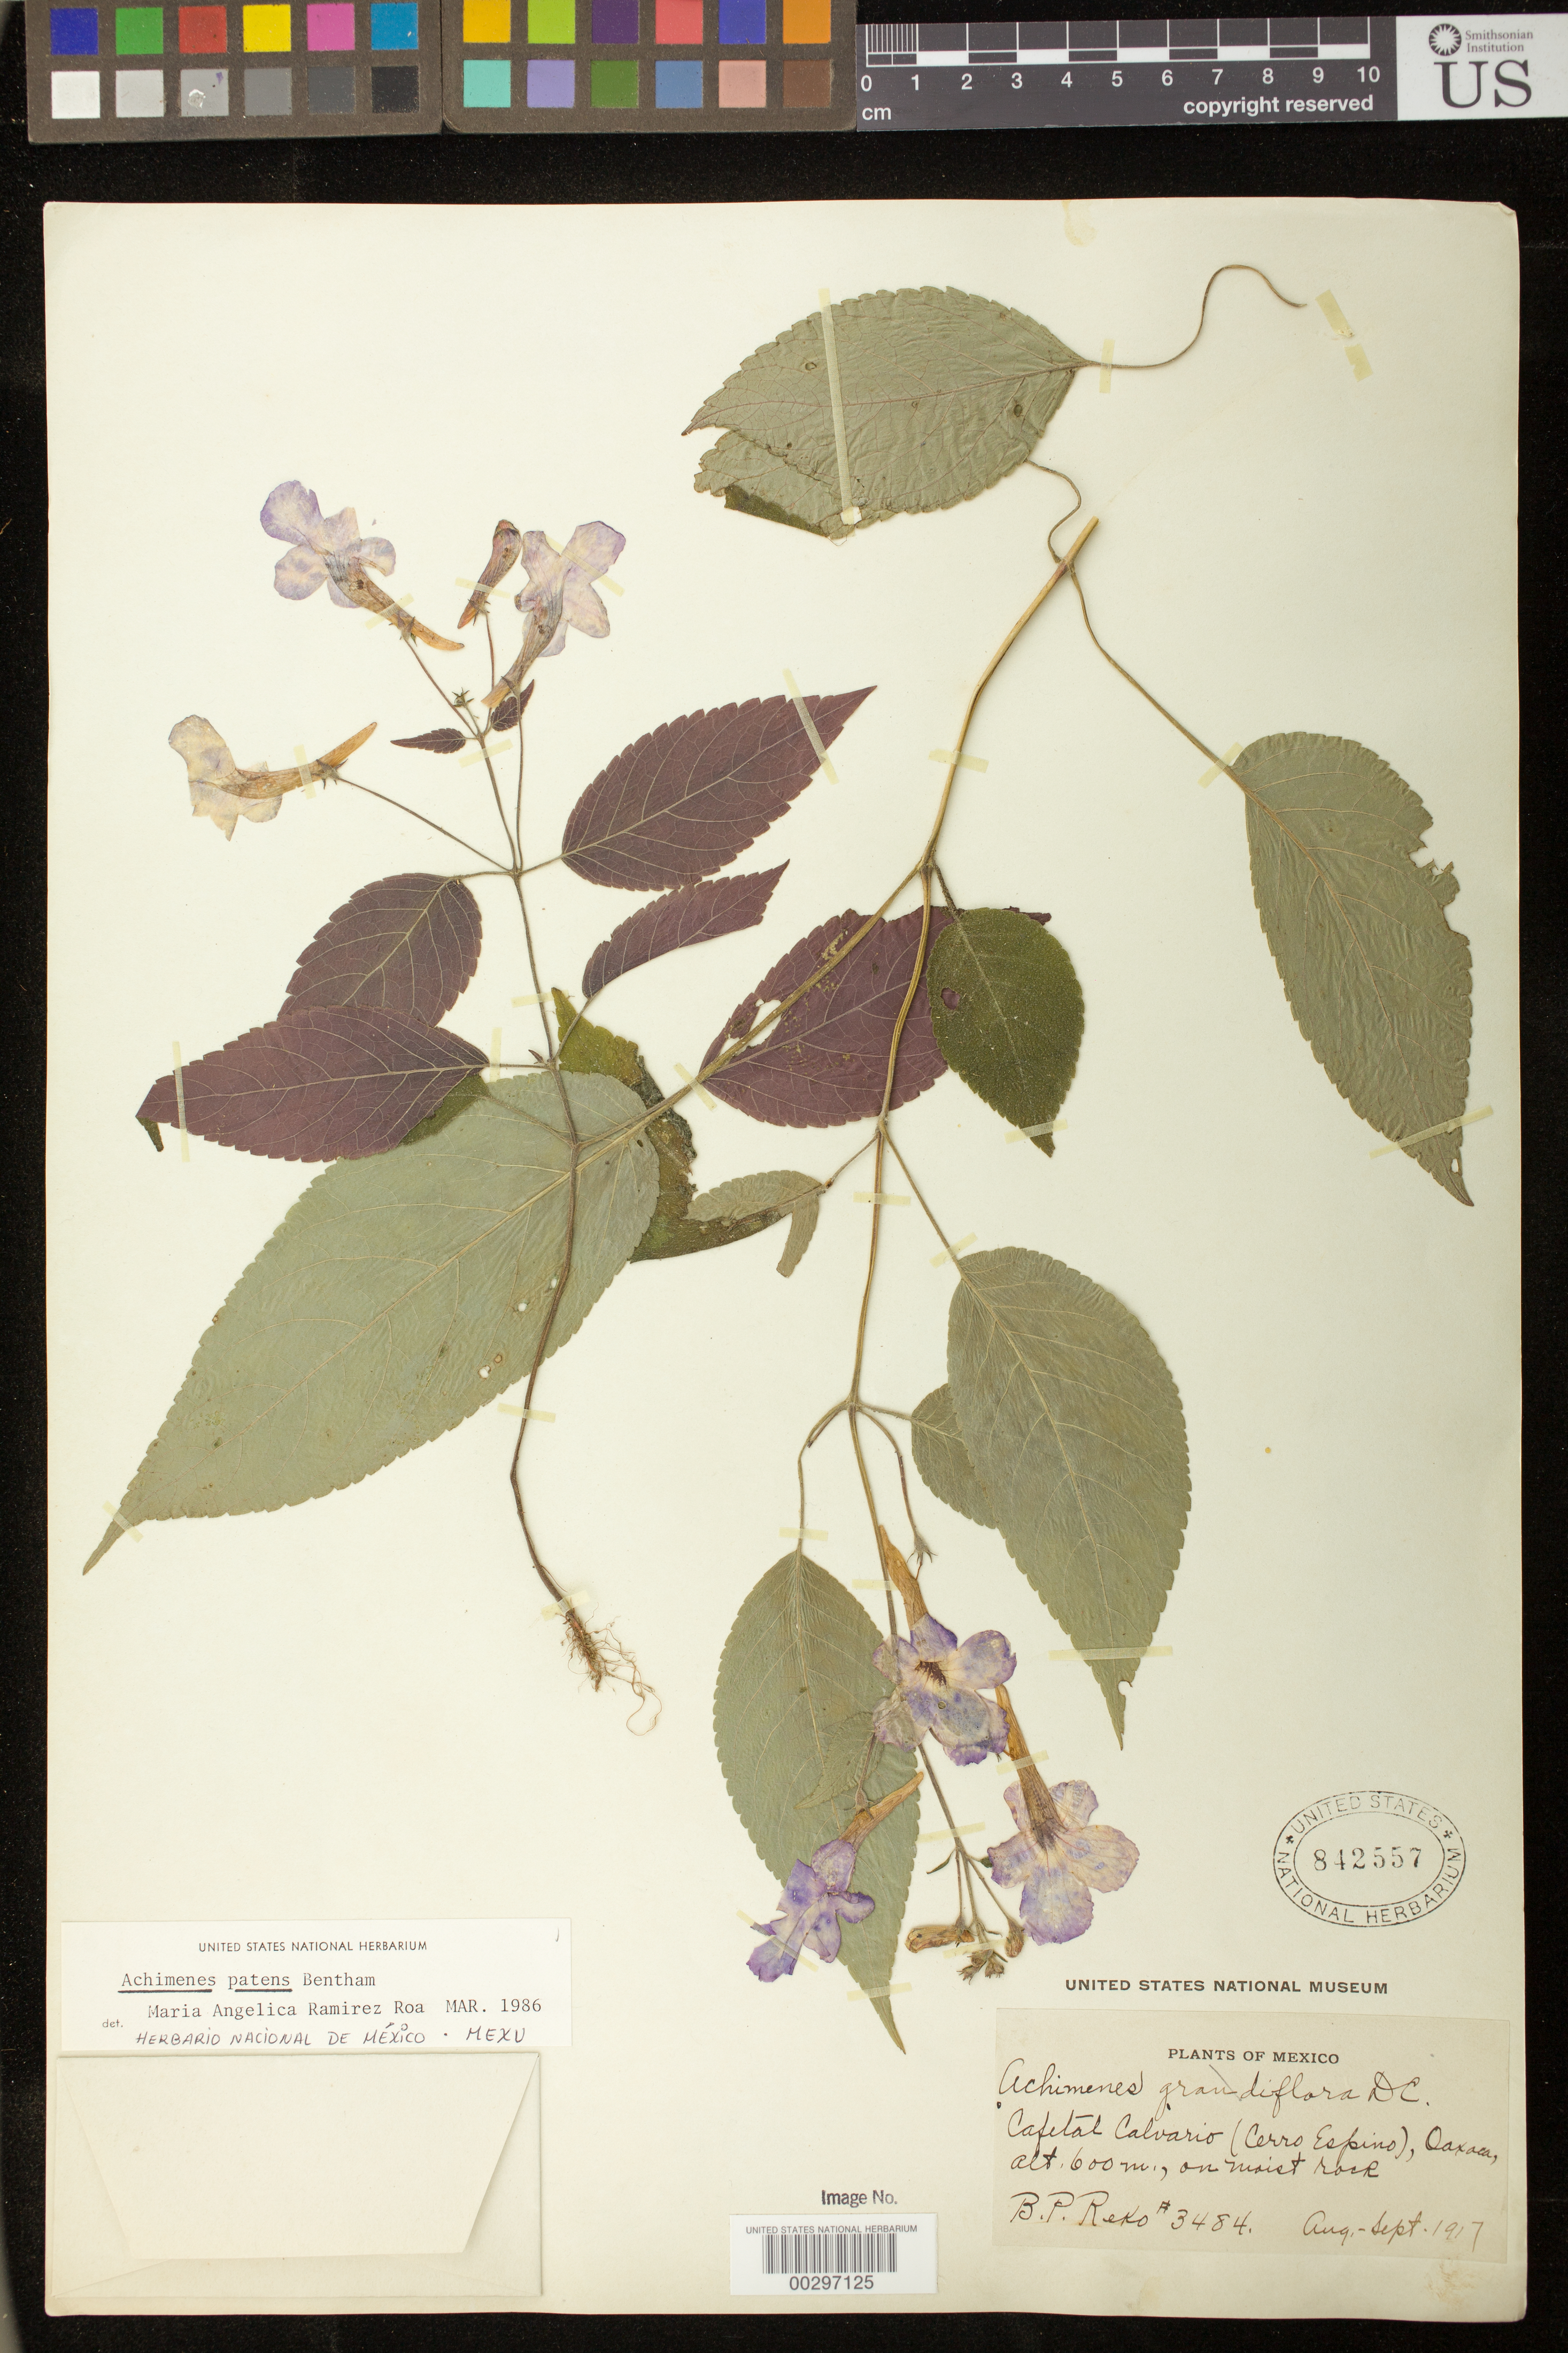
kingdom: Plantae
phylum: Tracheophyta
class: Magnoliopsida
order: Lamiales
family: Gesneriaceae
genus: Achimenes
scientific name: Achimenes patens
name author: Benth.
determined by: Skog, Laurence E.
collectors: B. P. Reko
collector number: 3484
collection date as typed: Aug-Sep 1917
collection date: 1917-08/1917-09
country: Mexico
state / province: Oaxaca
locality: Cafetal Calvario (Cerro Espino)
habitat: On moist rock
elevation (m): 600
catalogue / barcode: US 842557